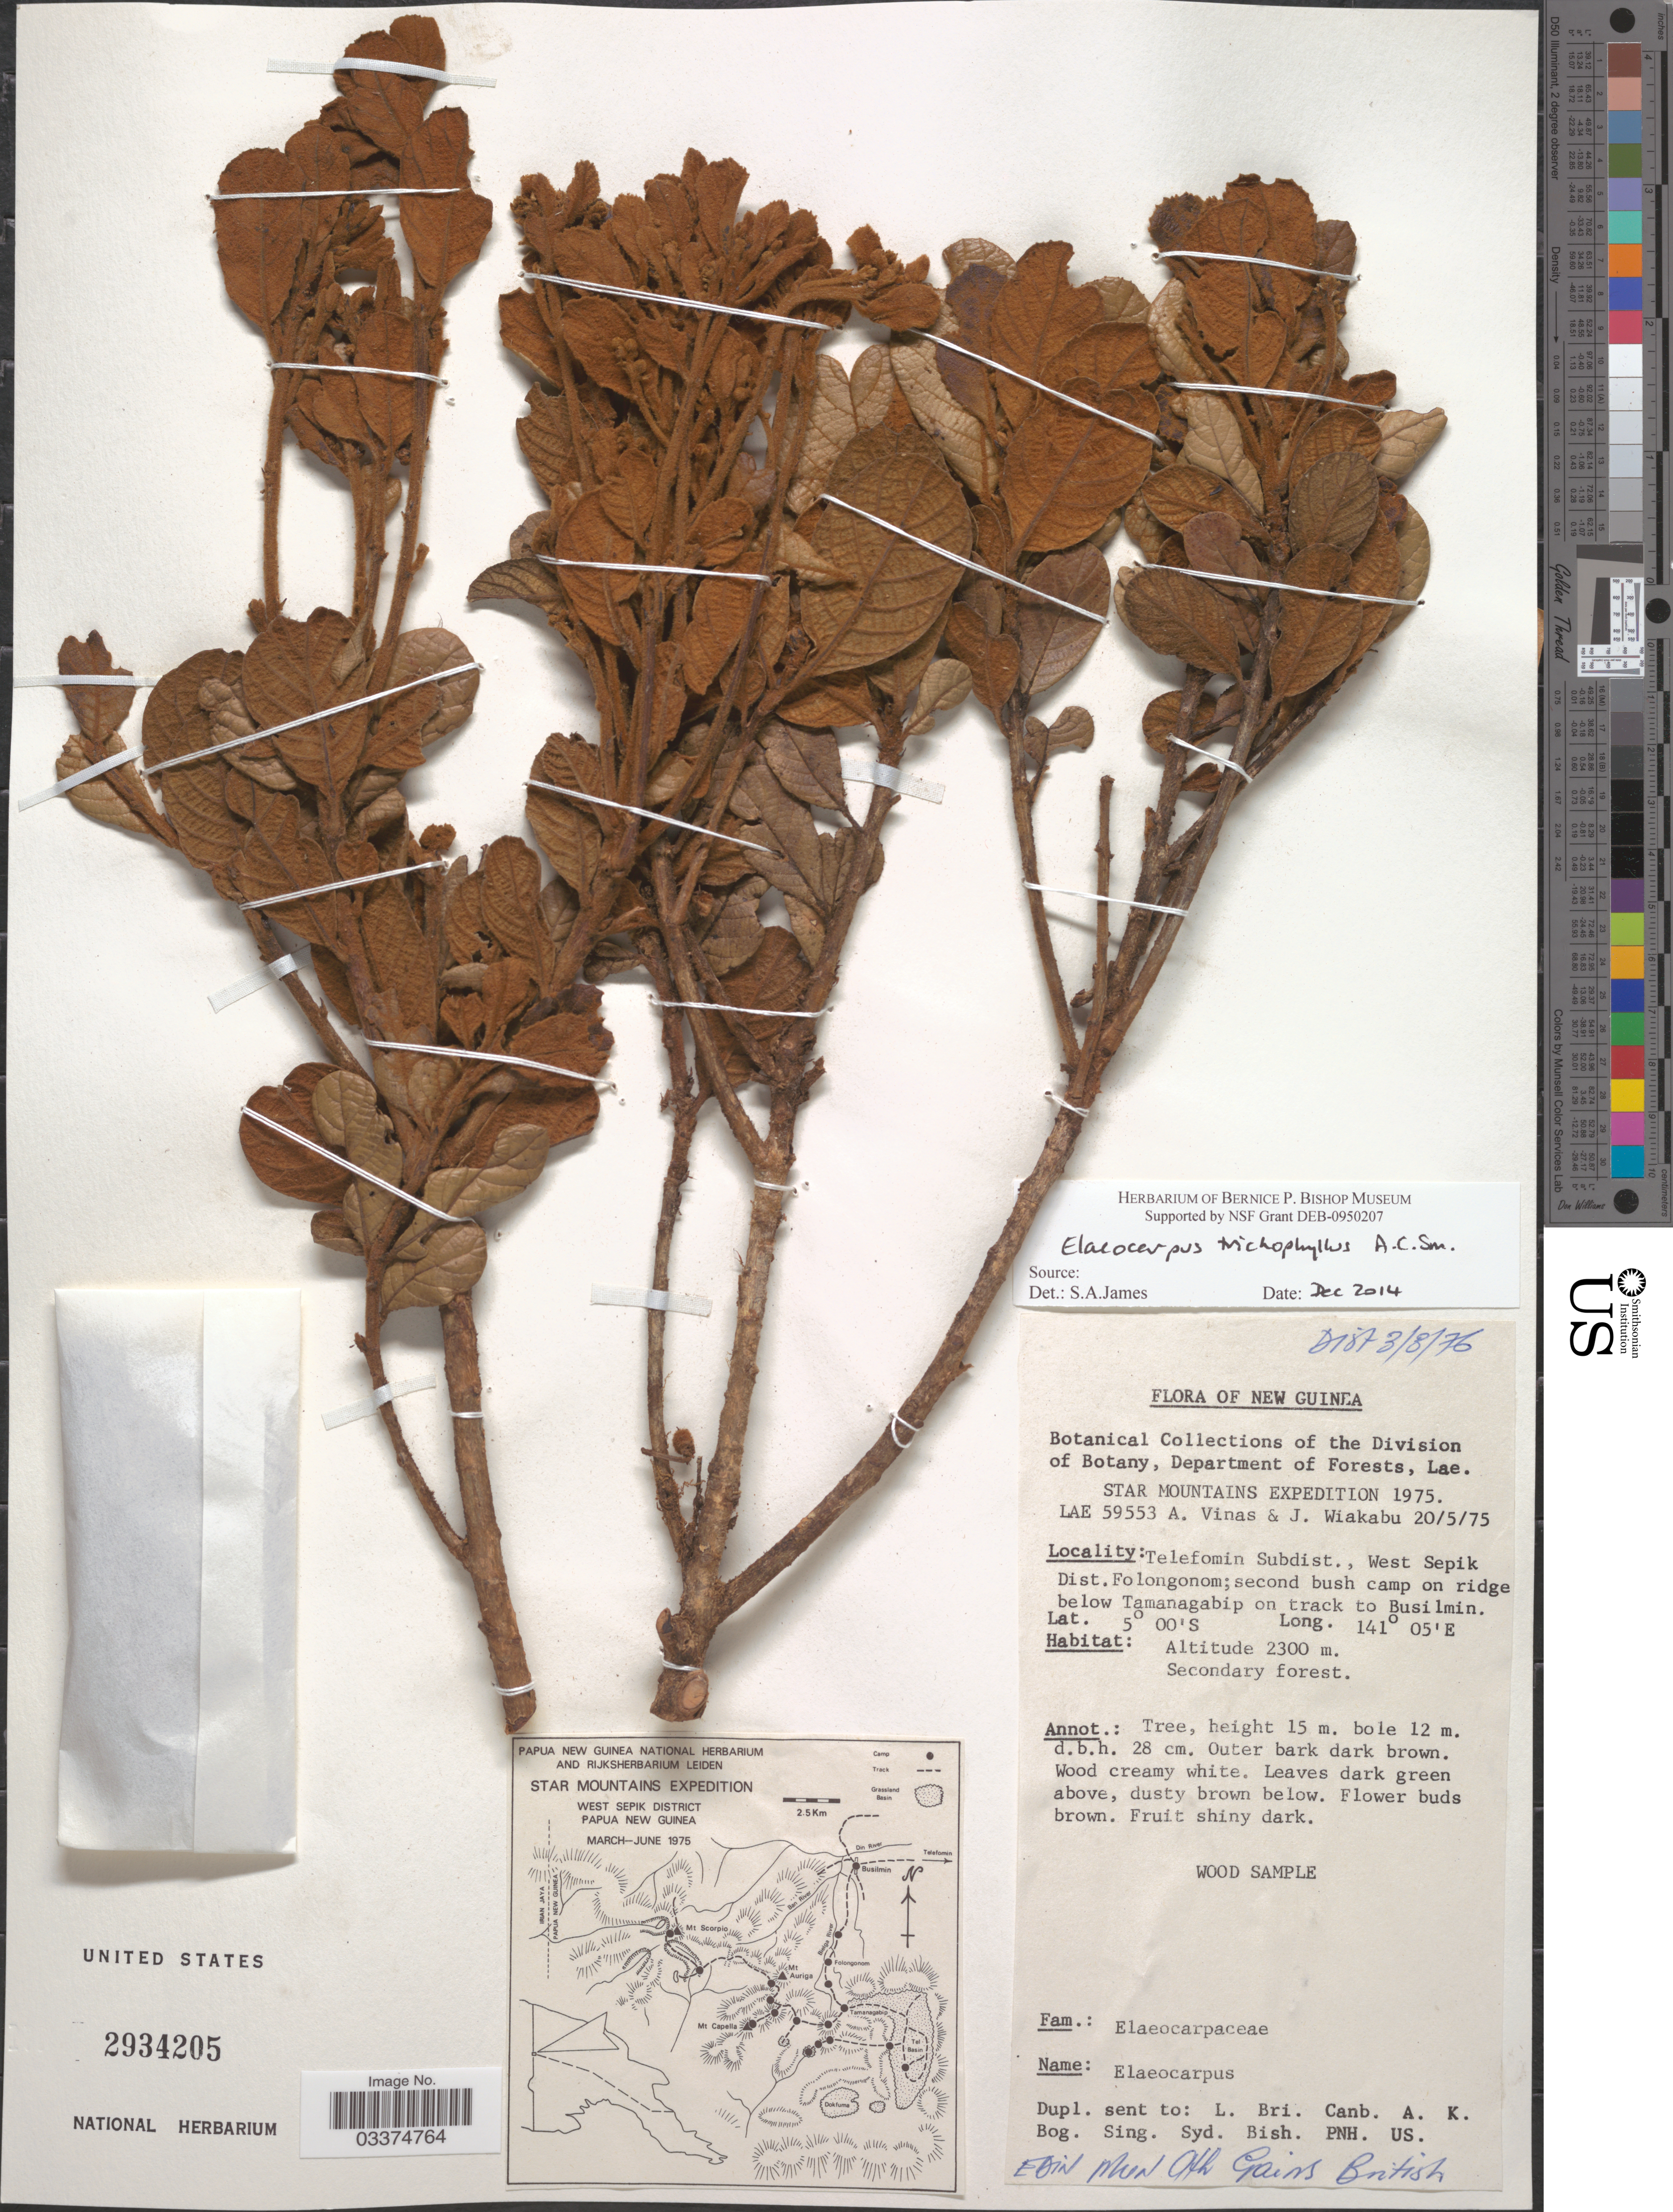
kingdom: Plantae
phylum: Tracheophyta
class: Magnoliopsida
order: Oxalidales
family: Elaeocarpaceae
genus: Elaeocarpus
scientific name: Elaeocarpus trichophyllus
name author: A.C. Sm.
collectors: A. Vinas & J. Wiakabu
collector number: LAE 59553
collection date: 1975-05-20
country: Papua New Guinea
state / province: Sandaun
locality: New Guinea. Star Mountains. Telefomin Subdist., West Sepik Dist. Folongonom; second bush camp on ridge below Tamanagabip on track to Busilmin.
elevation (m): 2300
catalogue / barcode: US 2934205